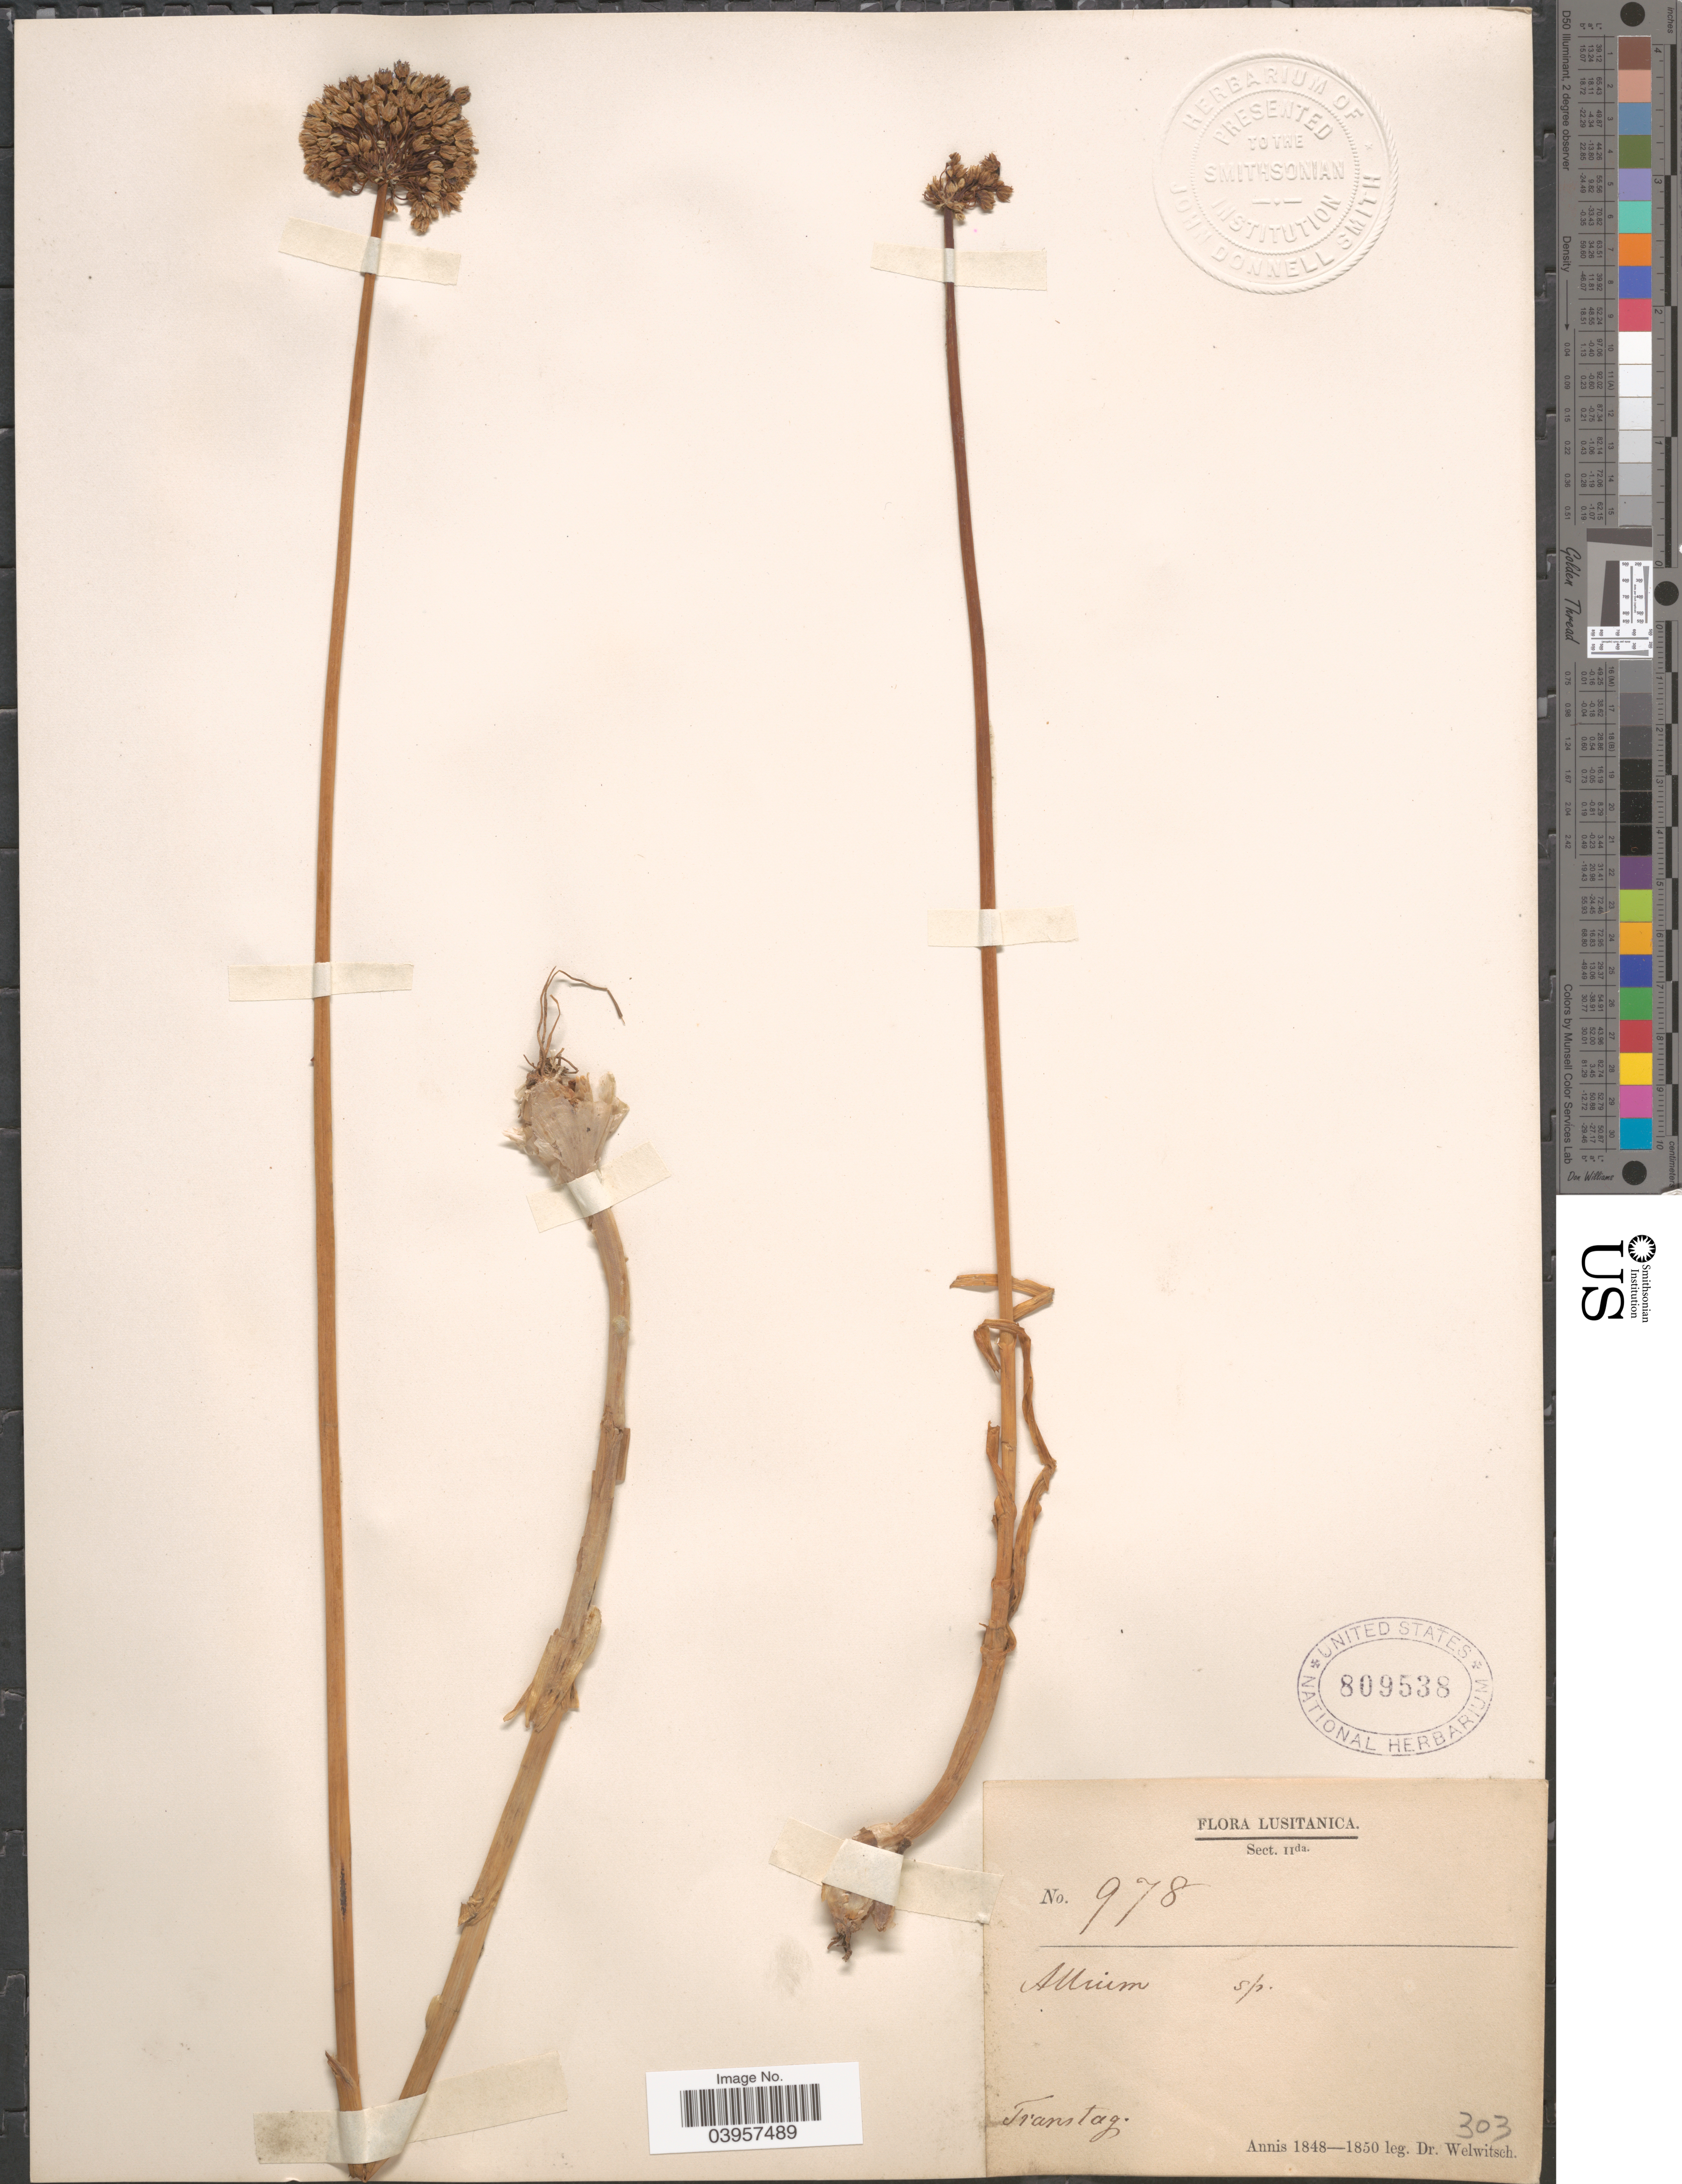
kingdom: Plantae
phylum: Tracheophyta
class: Liliopsida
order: Asparagales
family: Amaryllidaceae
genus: Allium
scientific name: Allium sp.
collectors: -. Welwitsch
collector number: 978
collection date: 1848/1850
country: Portugal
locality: Lusitanica. Sect. IIda. Transtag.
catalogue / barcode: US 809538